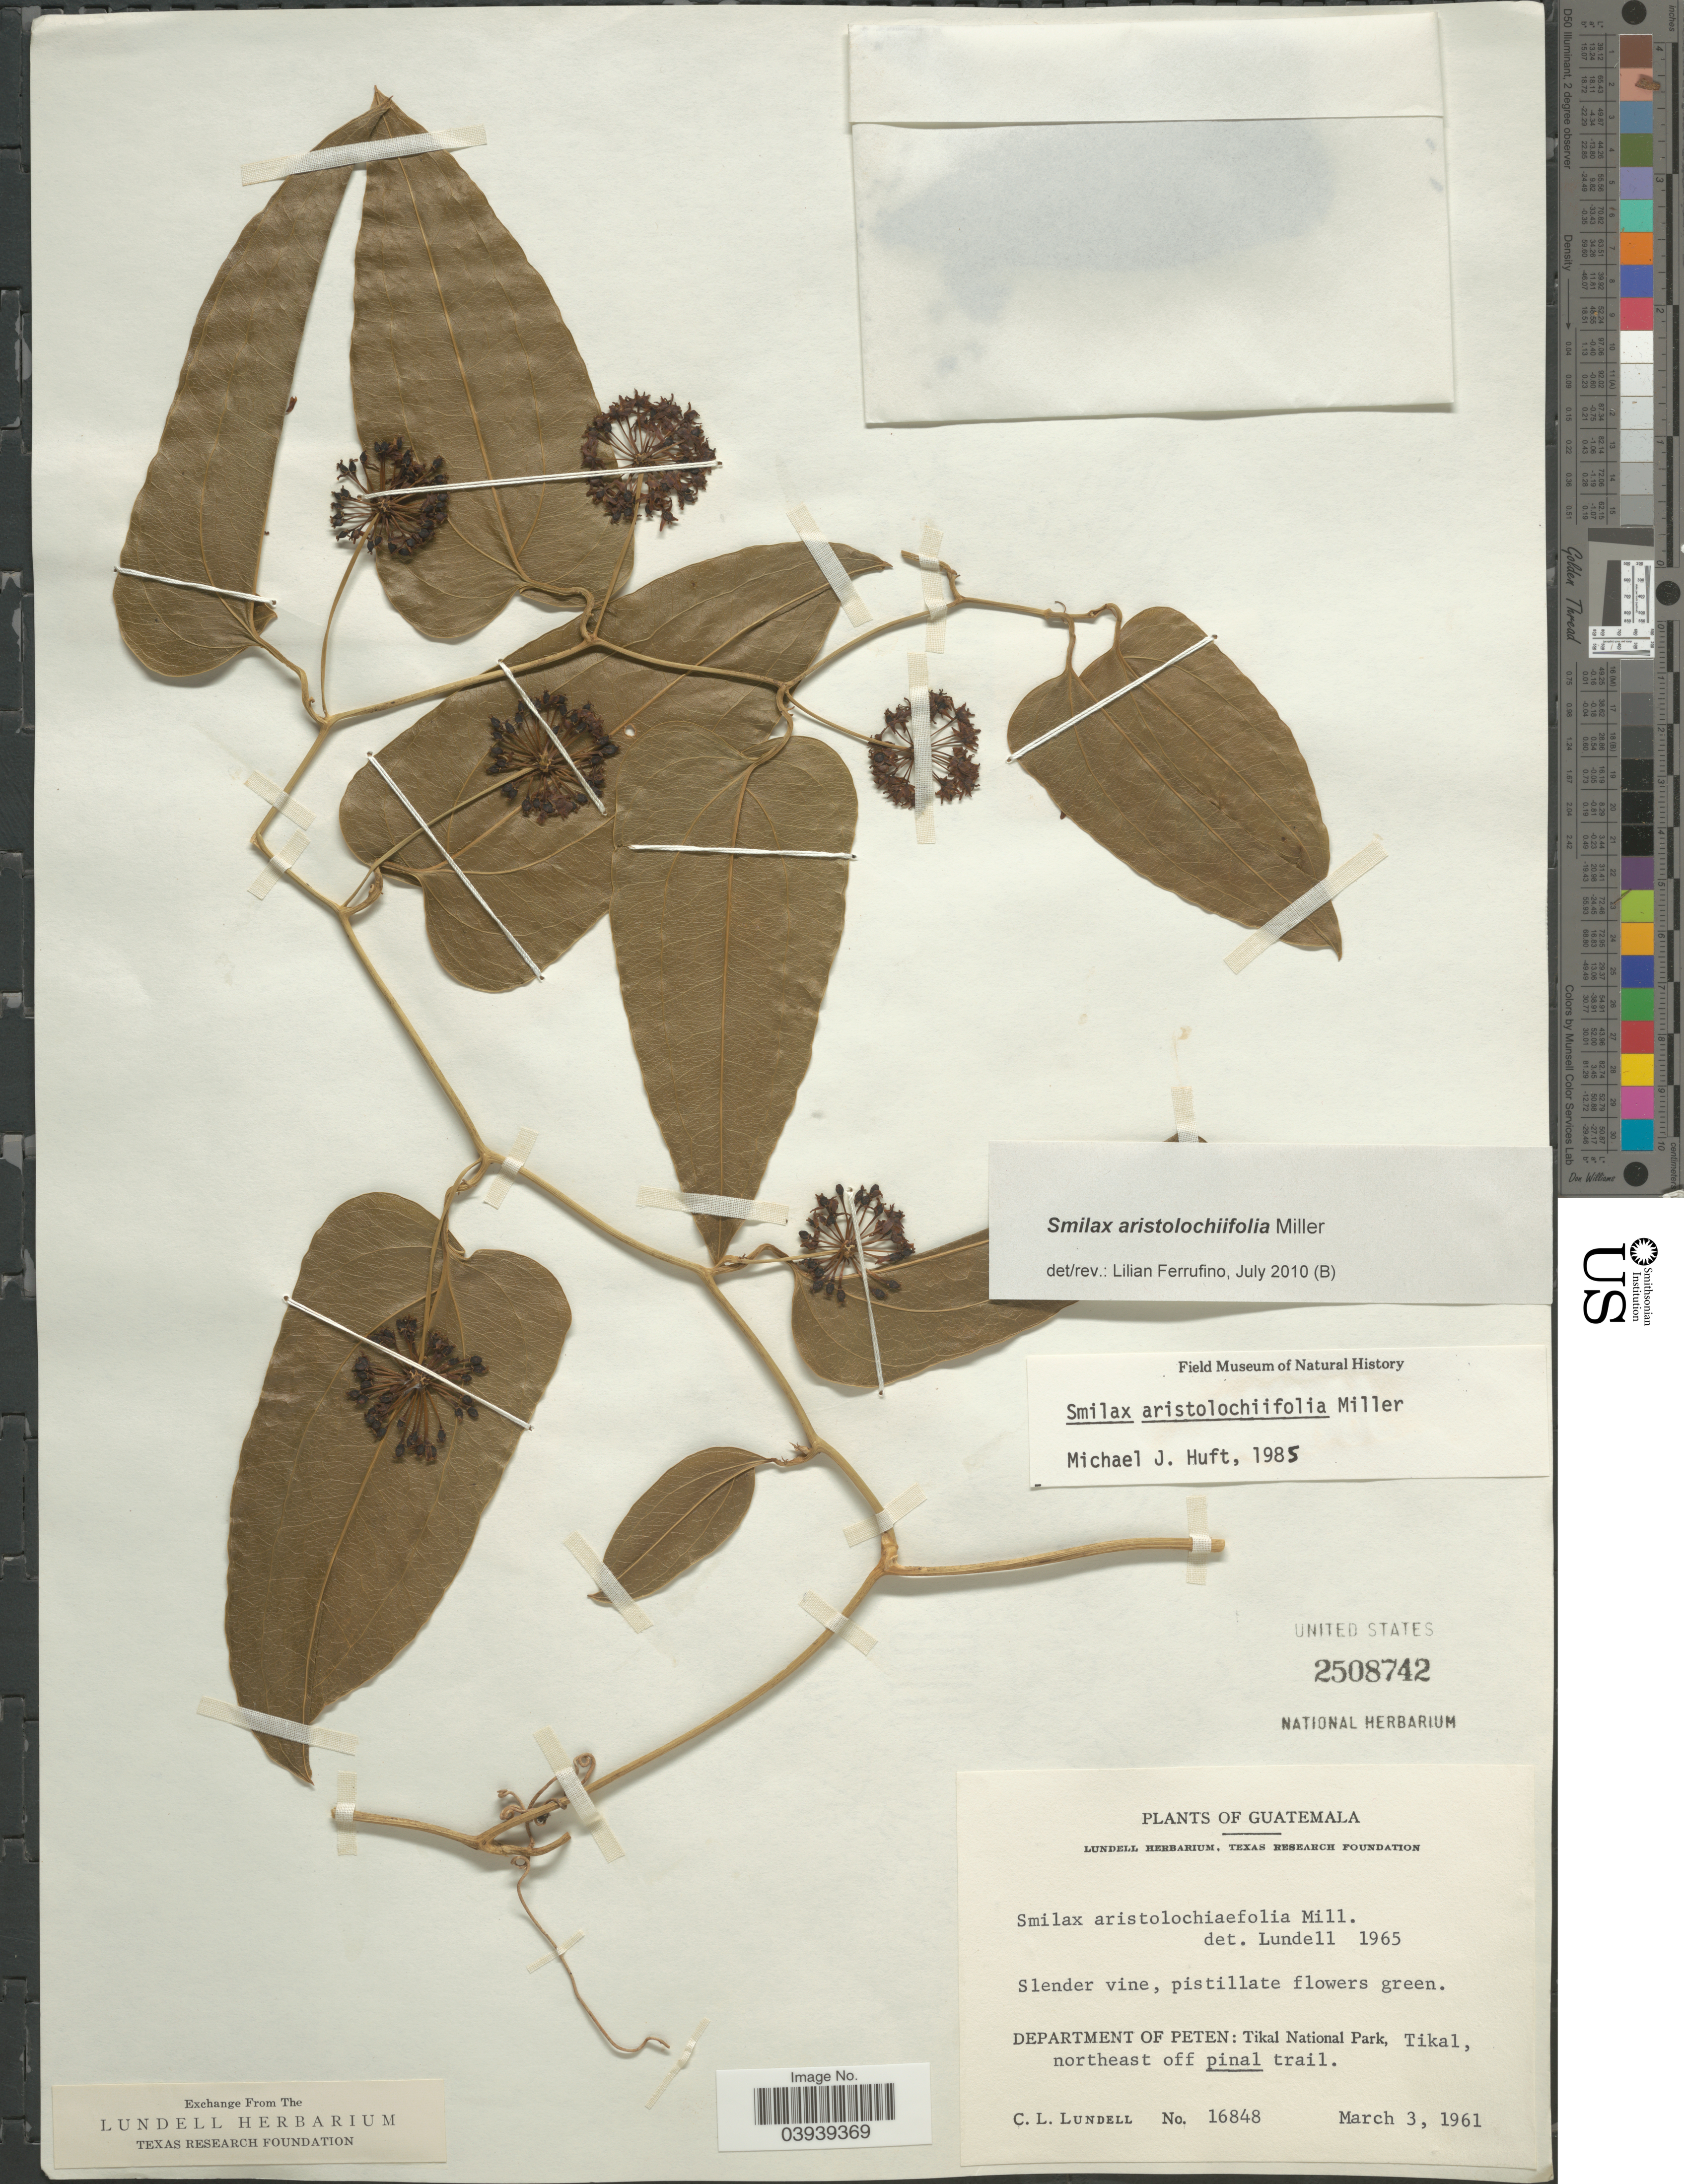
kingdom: Plantae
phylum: Tracheophyta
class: Liliopsida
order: Liliales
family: Smilacaceae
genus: Smilax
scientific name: Smilax aristolochiifolia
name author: Mill.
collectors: C. L. Lundell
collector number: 16848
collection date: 1961-03-03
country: Guatemala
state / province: El Peten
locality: Department of Peten: Tikal National Park, Tikal, northeast off pinal trail.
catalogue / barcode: US 2508742